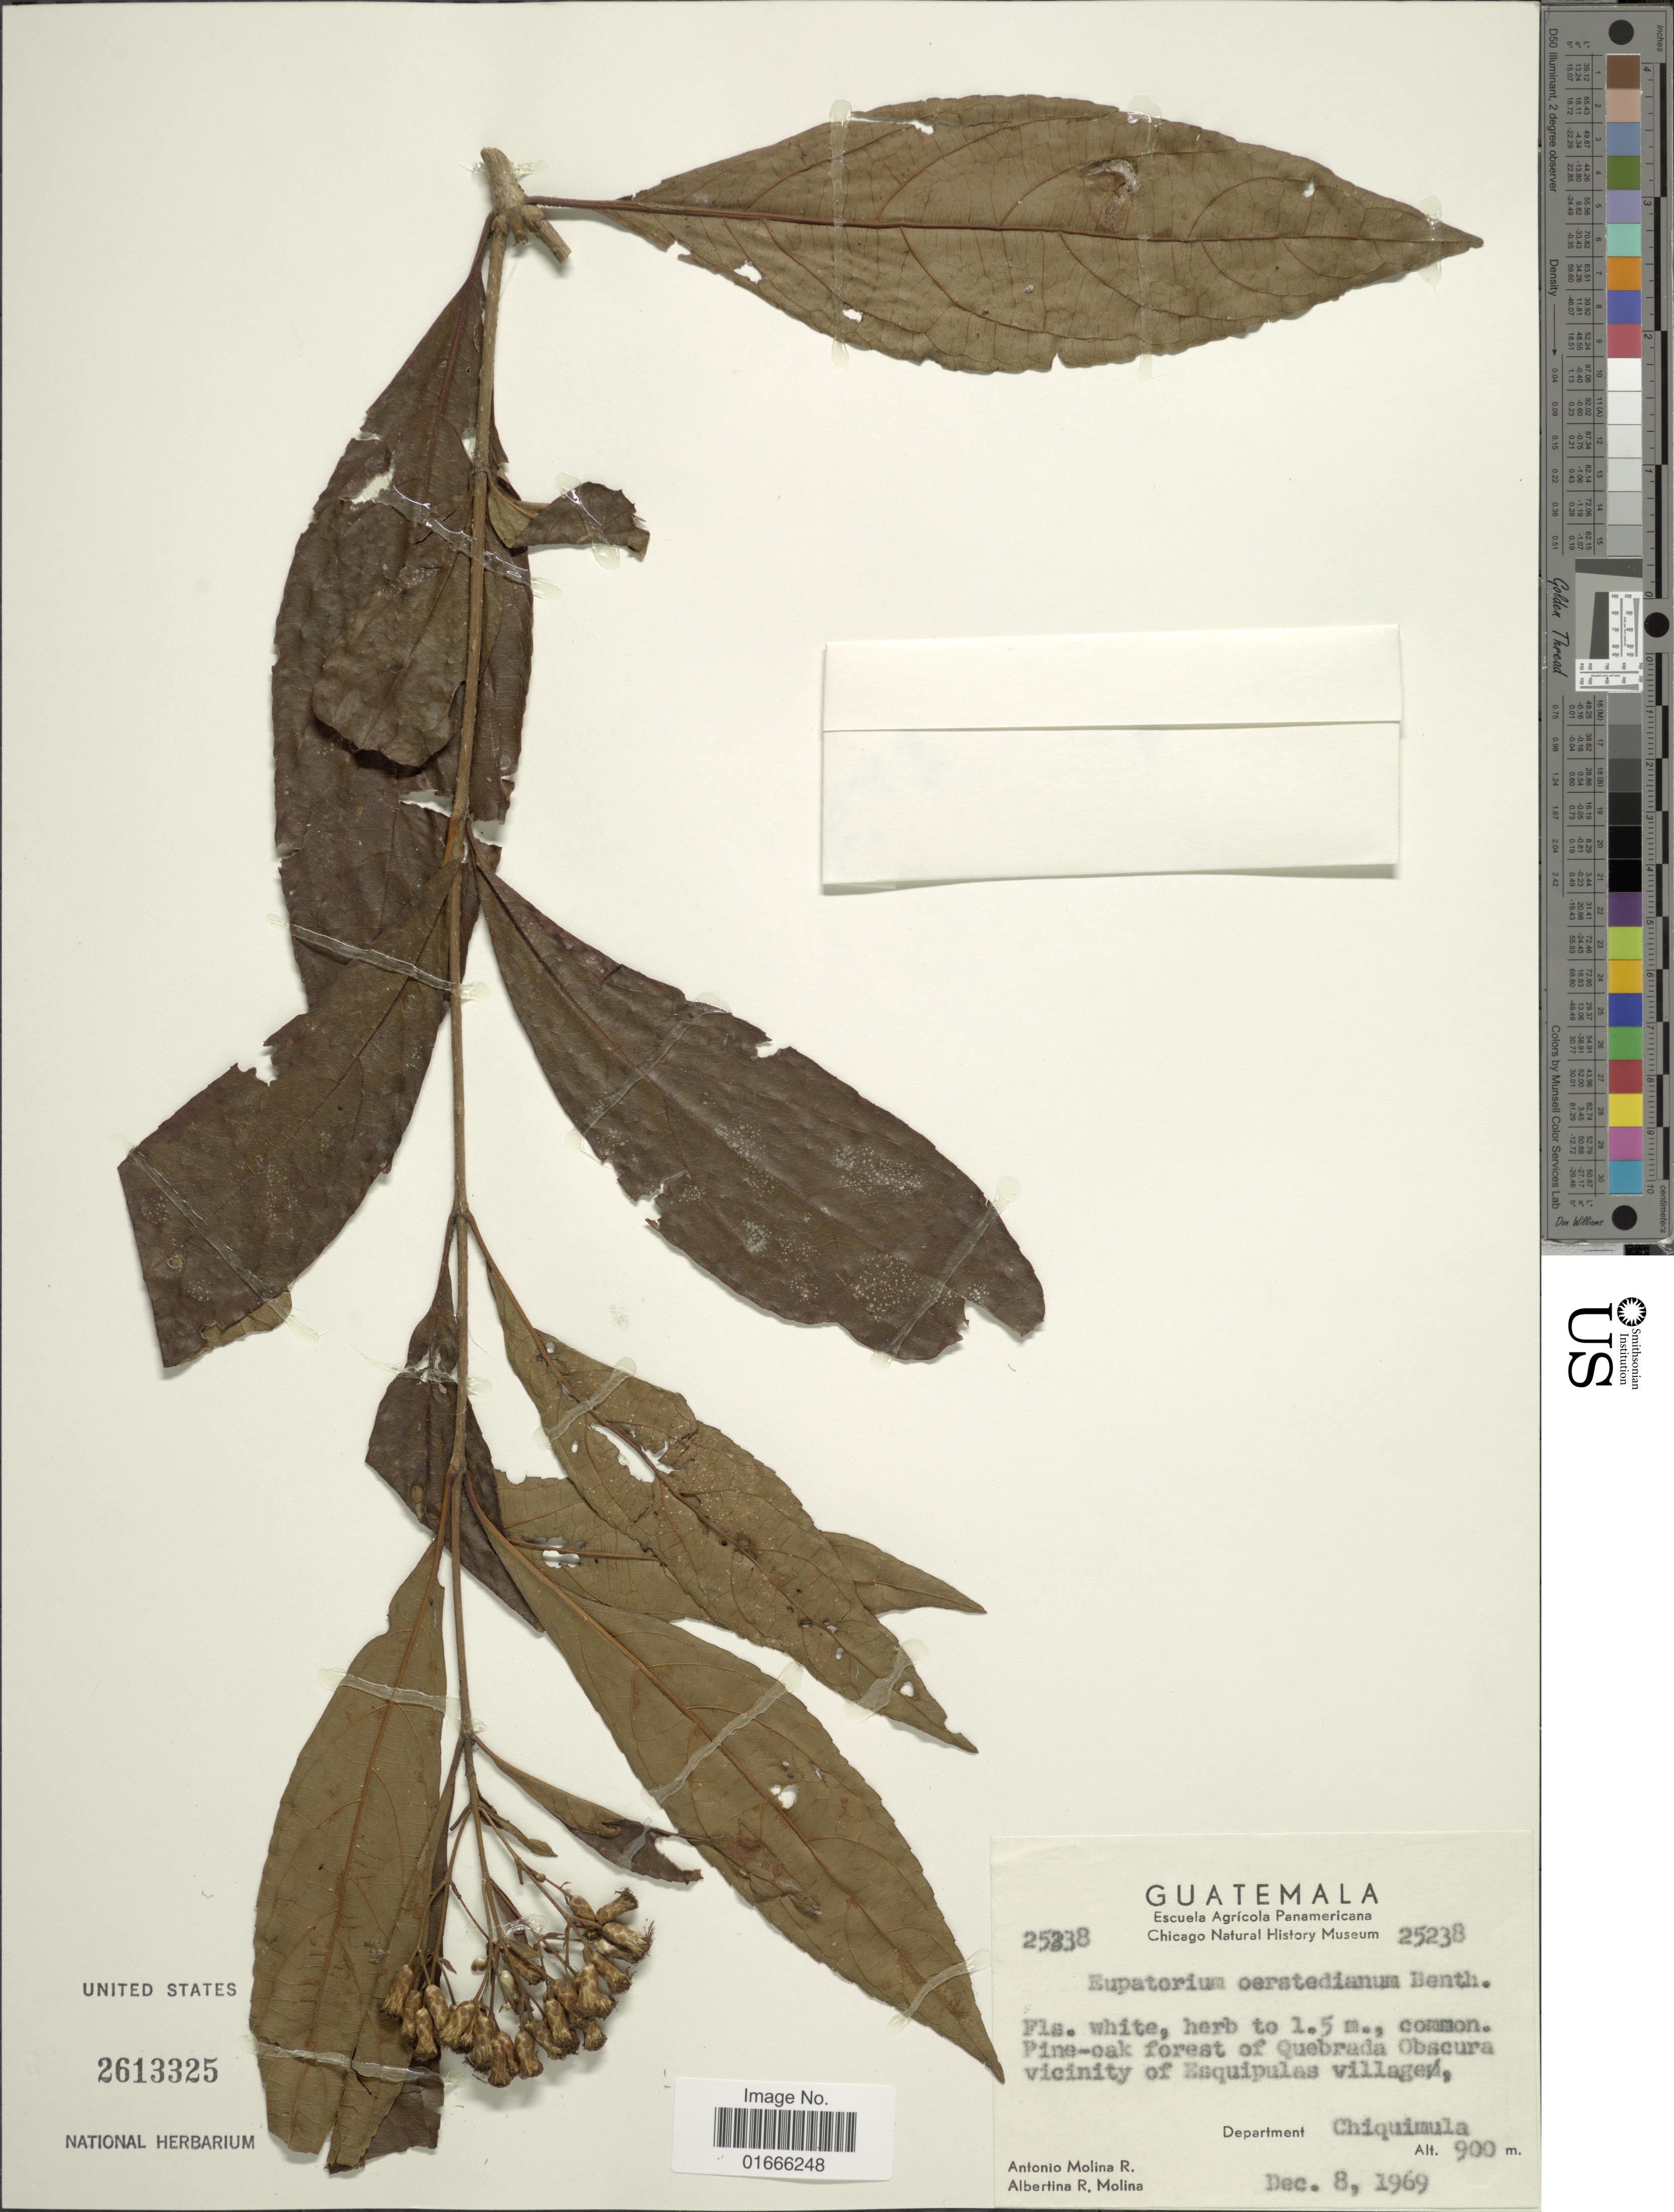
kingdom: Plantae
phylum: Tracheophyta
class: Magnoliopsida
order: Asterales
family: Asteraceae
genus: Chromolaena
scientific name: Chromolaena oerstediana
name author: (B.L. Rob. ex Oerst.) R.M. King & H. Rob.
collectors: A. Molina R. & A. R. Molina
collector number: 25238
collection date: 1969-12-08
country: Guatemala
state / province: Chiquimula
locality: Pine - oak forest of Quebrada Obscura vicinity of Esquipulas village.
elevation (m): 900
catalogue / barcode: US 2613325